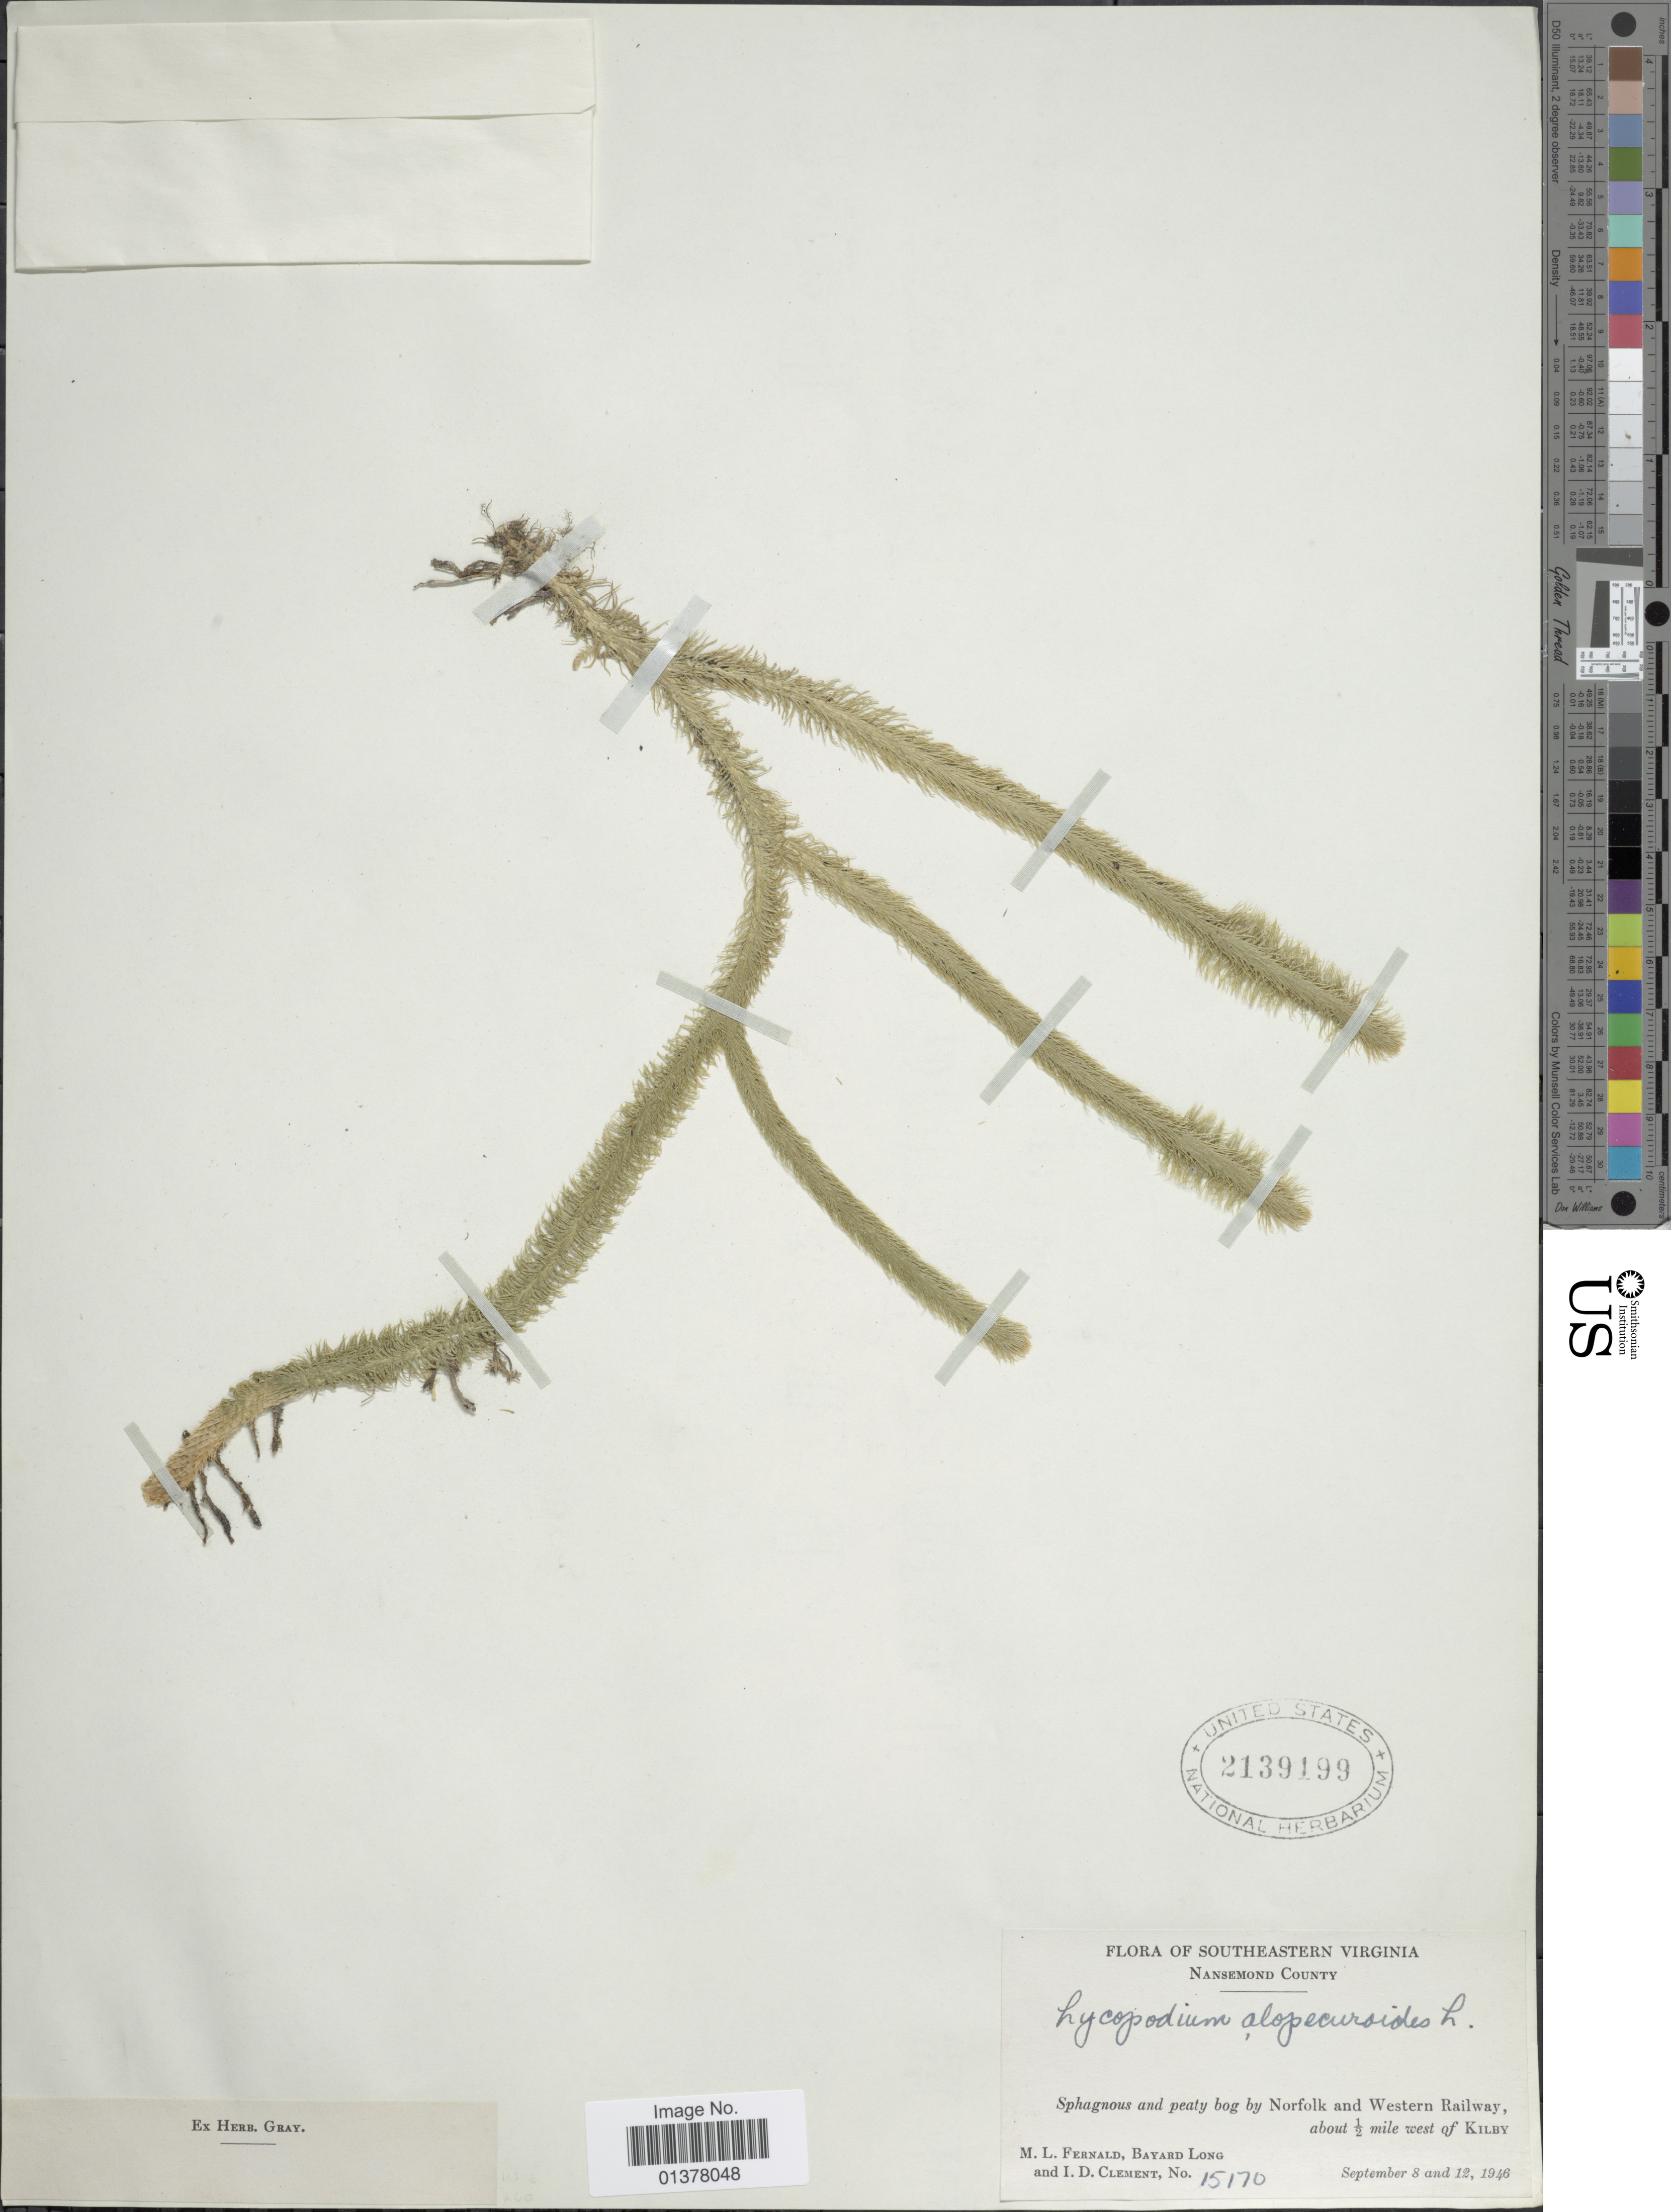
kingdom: Plantae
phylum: Tracheophyta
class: Lycopodiopsida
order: Lycopodiales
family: Lycopodiaceae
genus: Lycopodiella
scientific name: Lycopodiella alopecuroides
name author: (L.) Cranfill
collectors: M. L. Fernald, B. H. Long & I. Clement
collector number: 15170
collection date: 1946-09-08/1946-09-12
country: United States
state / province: Virginia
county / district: City of Suffolk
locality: Southeastern Virginia, Nansemond County, Sphagnous and peaty bog by Norfolf and Western Railway, about ½ mile west of Kilby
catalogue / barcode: US 2139199